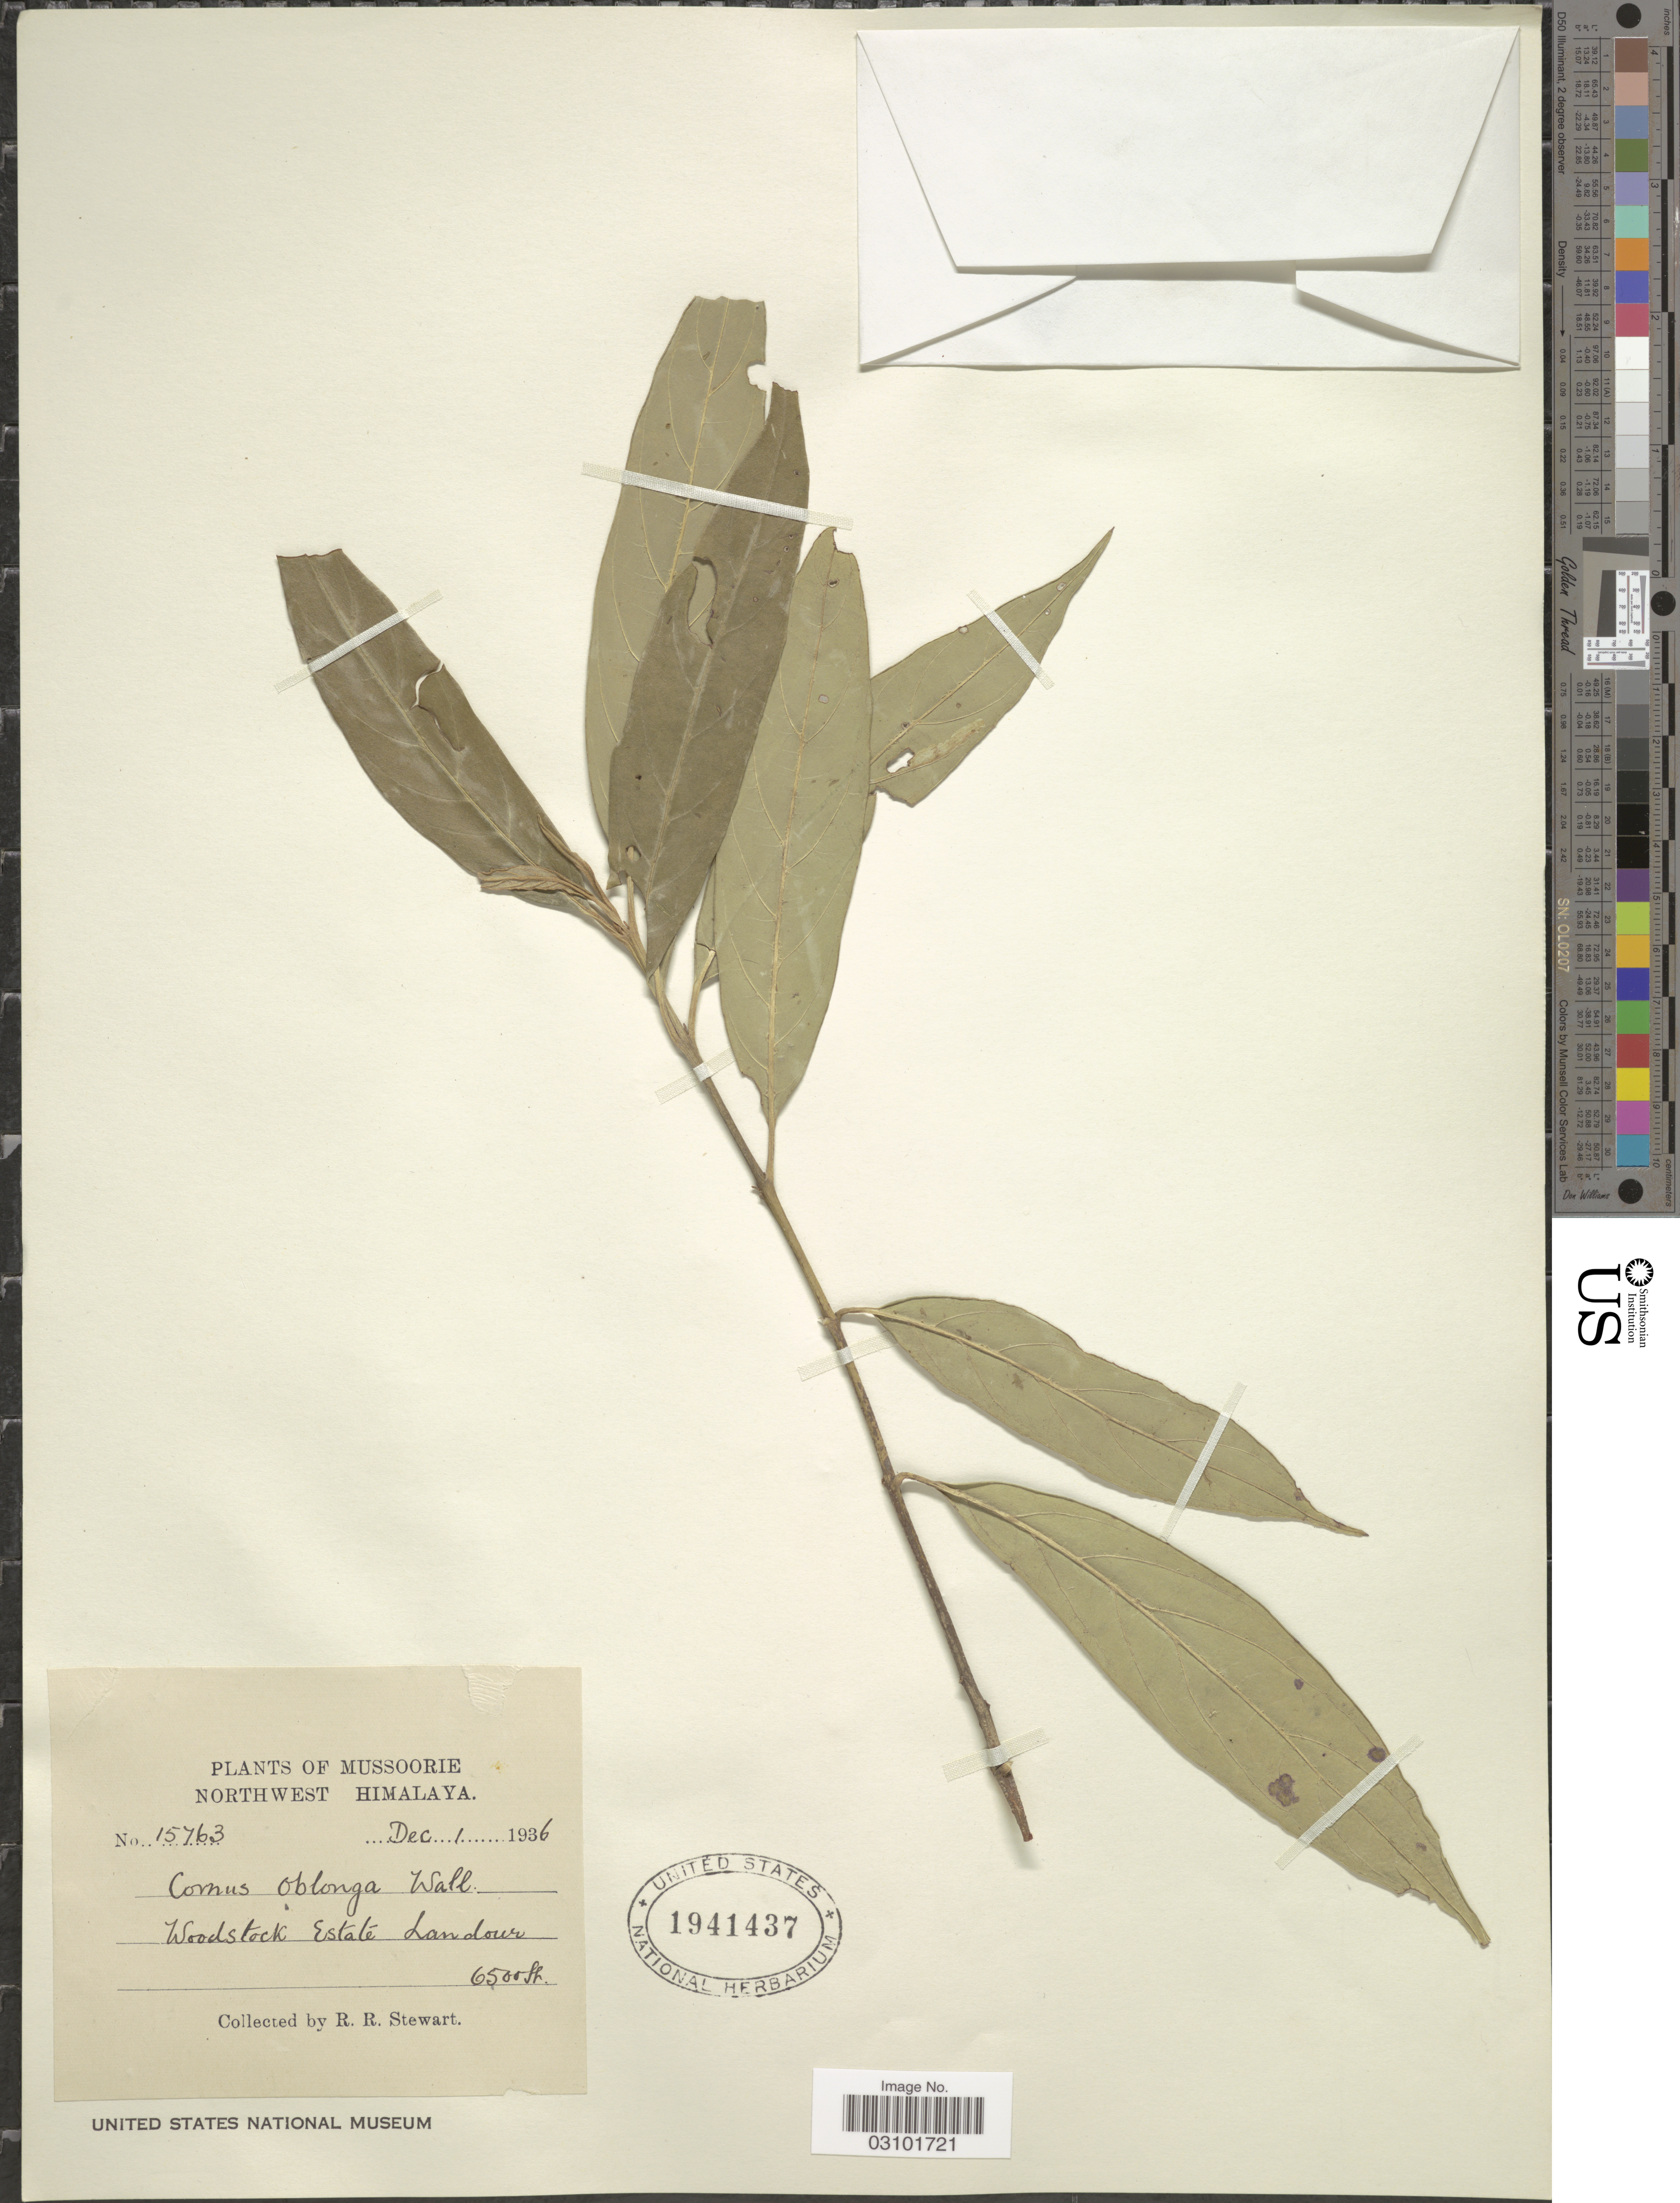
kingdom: Plantae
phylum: Tracheophyta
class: Magnoliopsida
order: Cornales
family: Cornaceae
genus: Cornus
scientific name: Cornus oblonga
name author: Wall.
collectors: R. Stewart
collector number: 15763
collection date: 1936-12-01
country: India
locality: Mussoorie. Northwest Himalaya. Woodstock Estate Landour.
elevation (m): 1981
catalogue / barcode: US 1941437